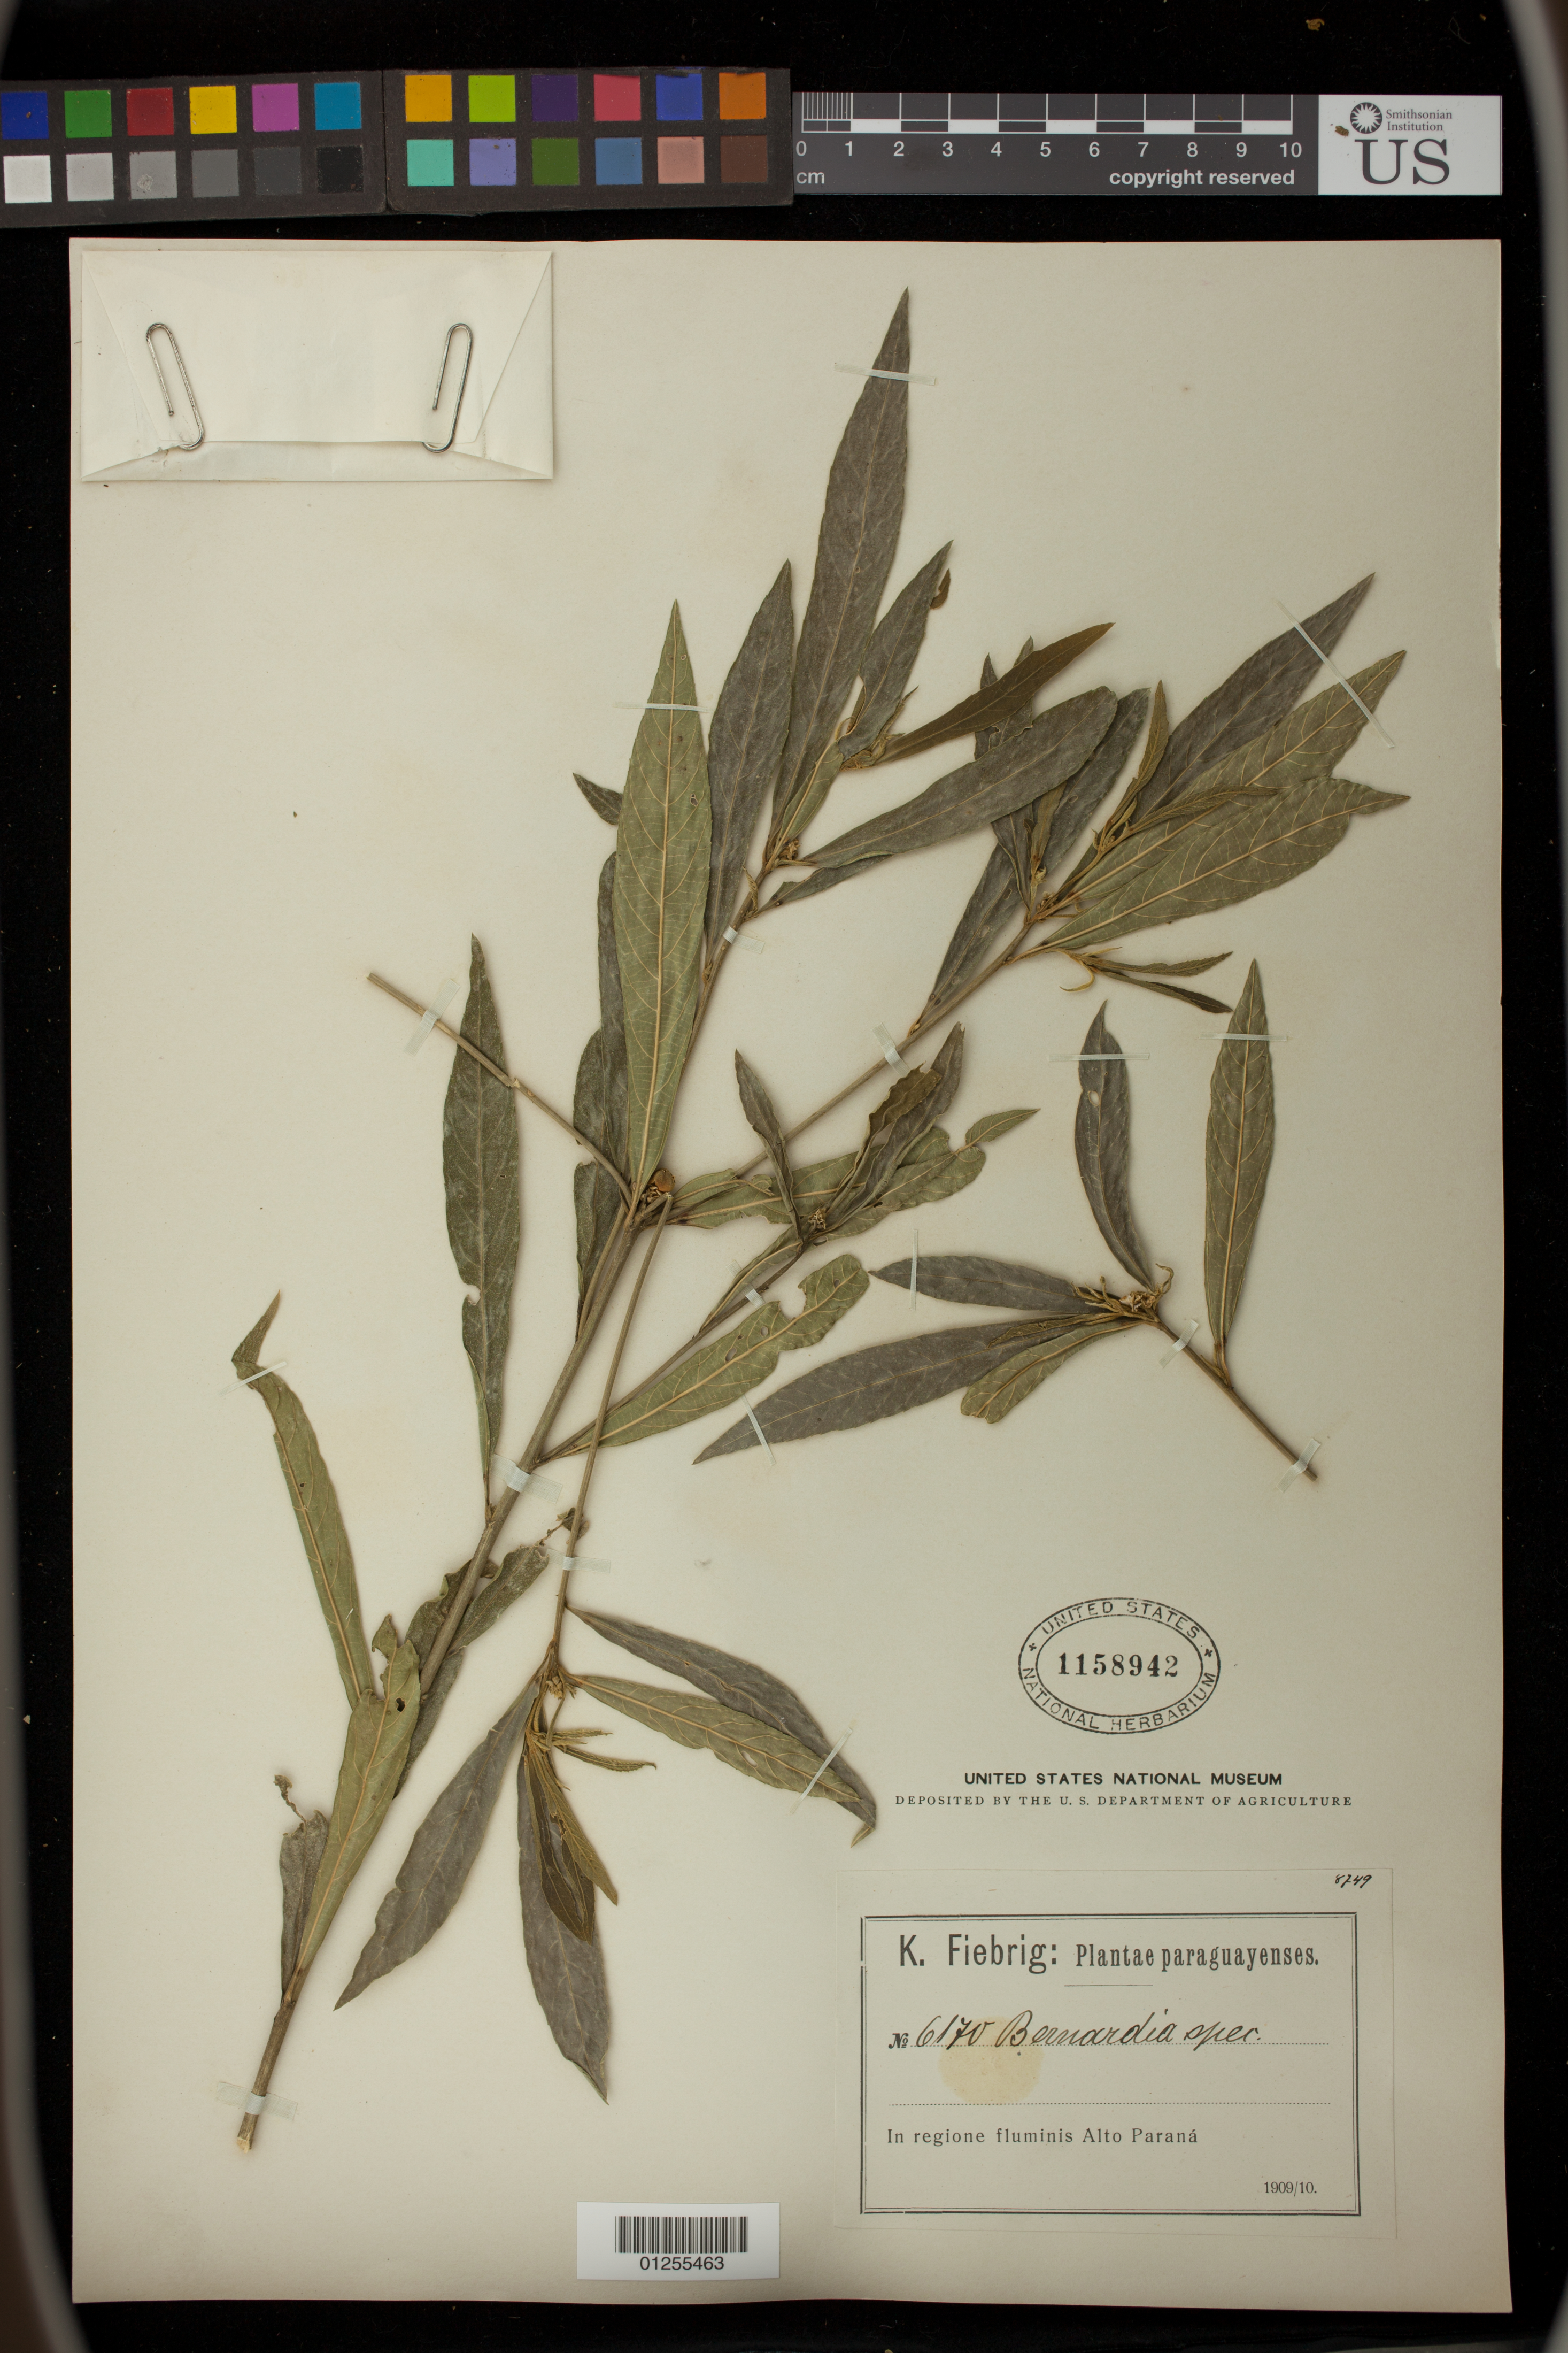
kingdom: Plantae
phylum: Tracheophyta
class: Magnoliopsida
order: Malpighiales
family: Euphorbiaceae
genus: Bernardia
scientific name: Bernardia pulchella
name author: (Baill.) Müll. Arg.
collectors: K. Fiebrig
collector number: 6170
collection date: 1909/1910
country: Paraguay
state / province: Alto Paraná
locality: in regione fluminis Alto Parana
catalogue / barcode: US 1158942